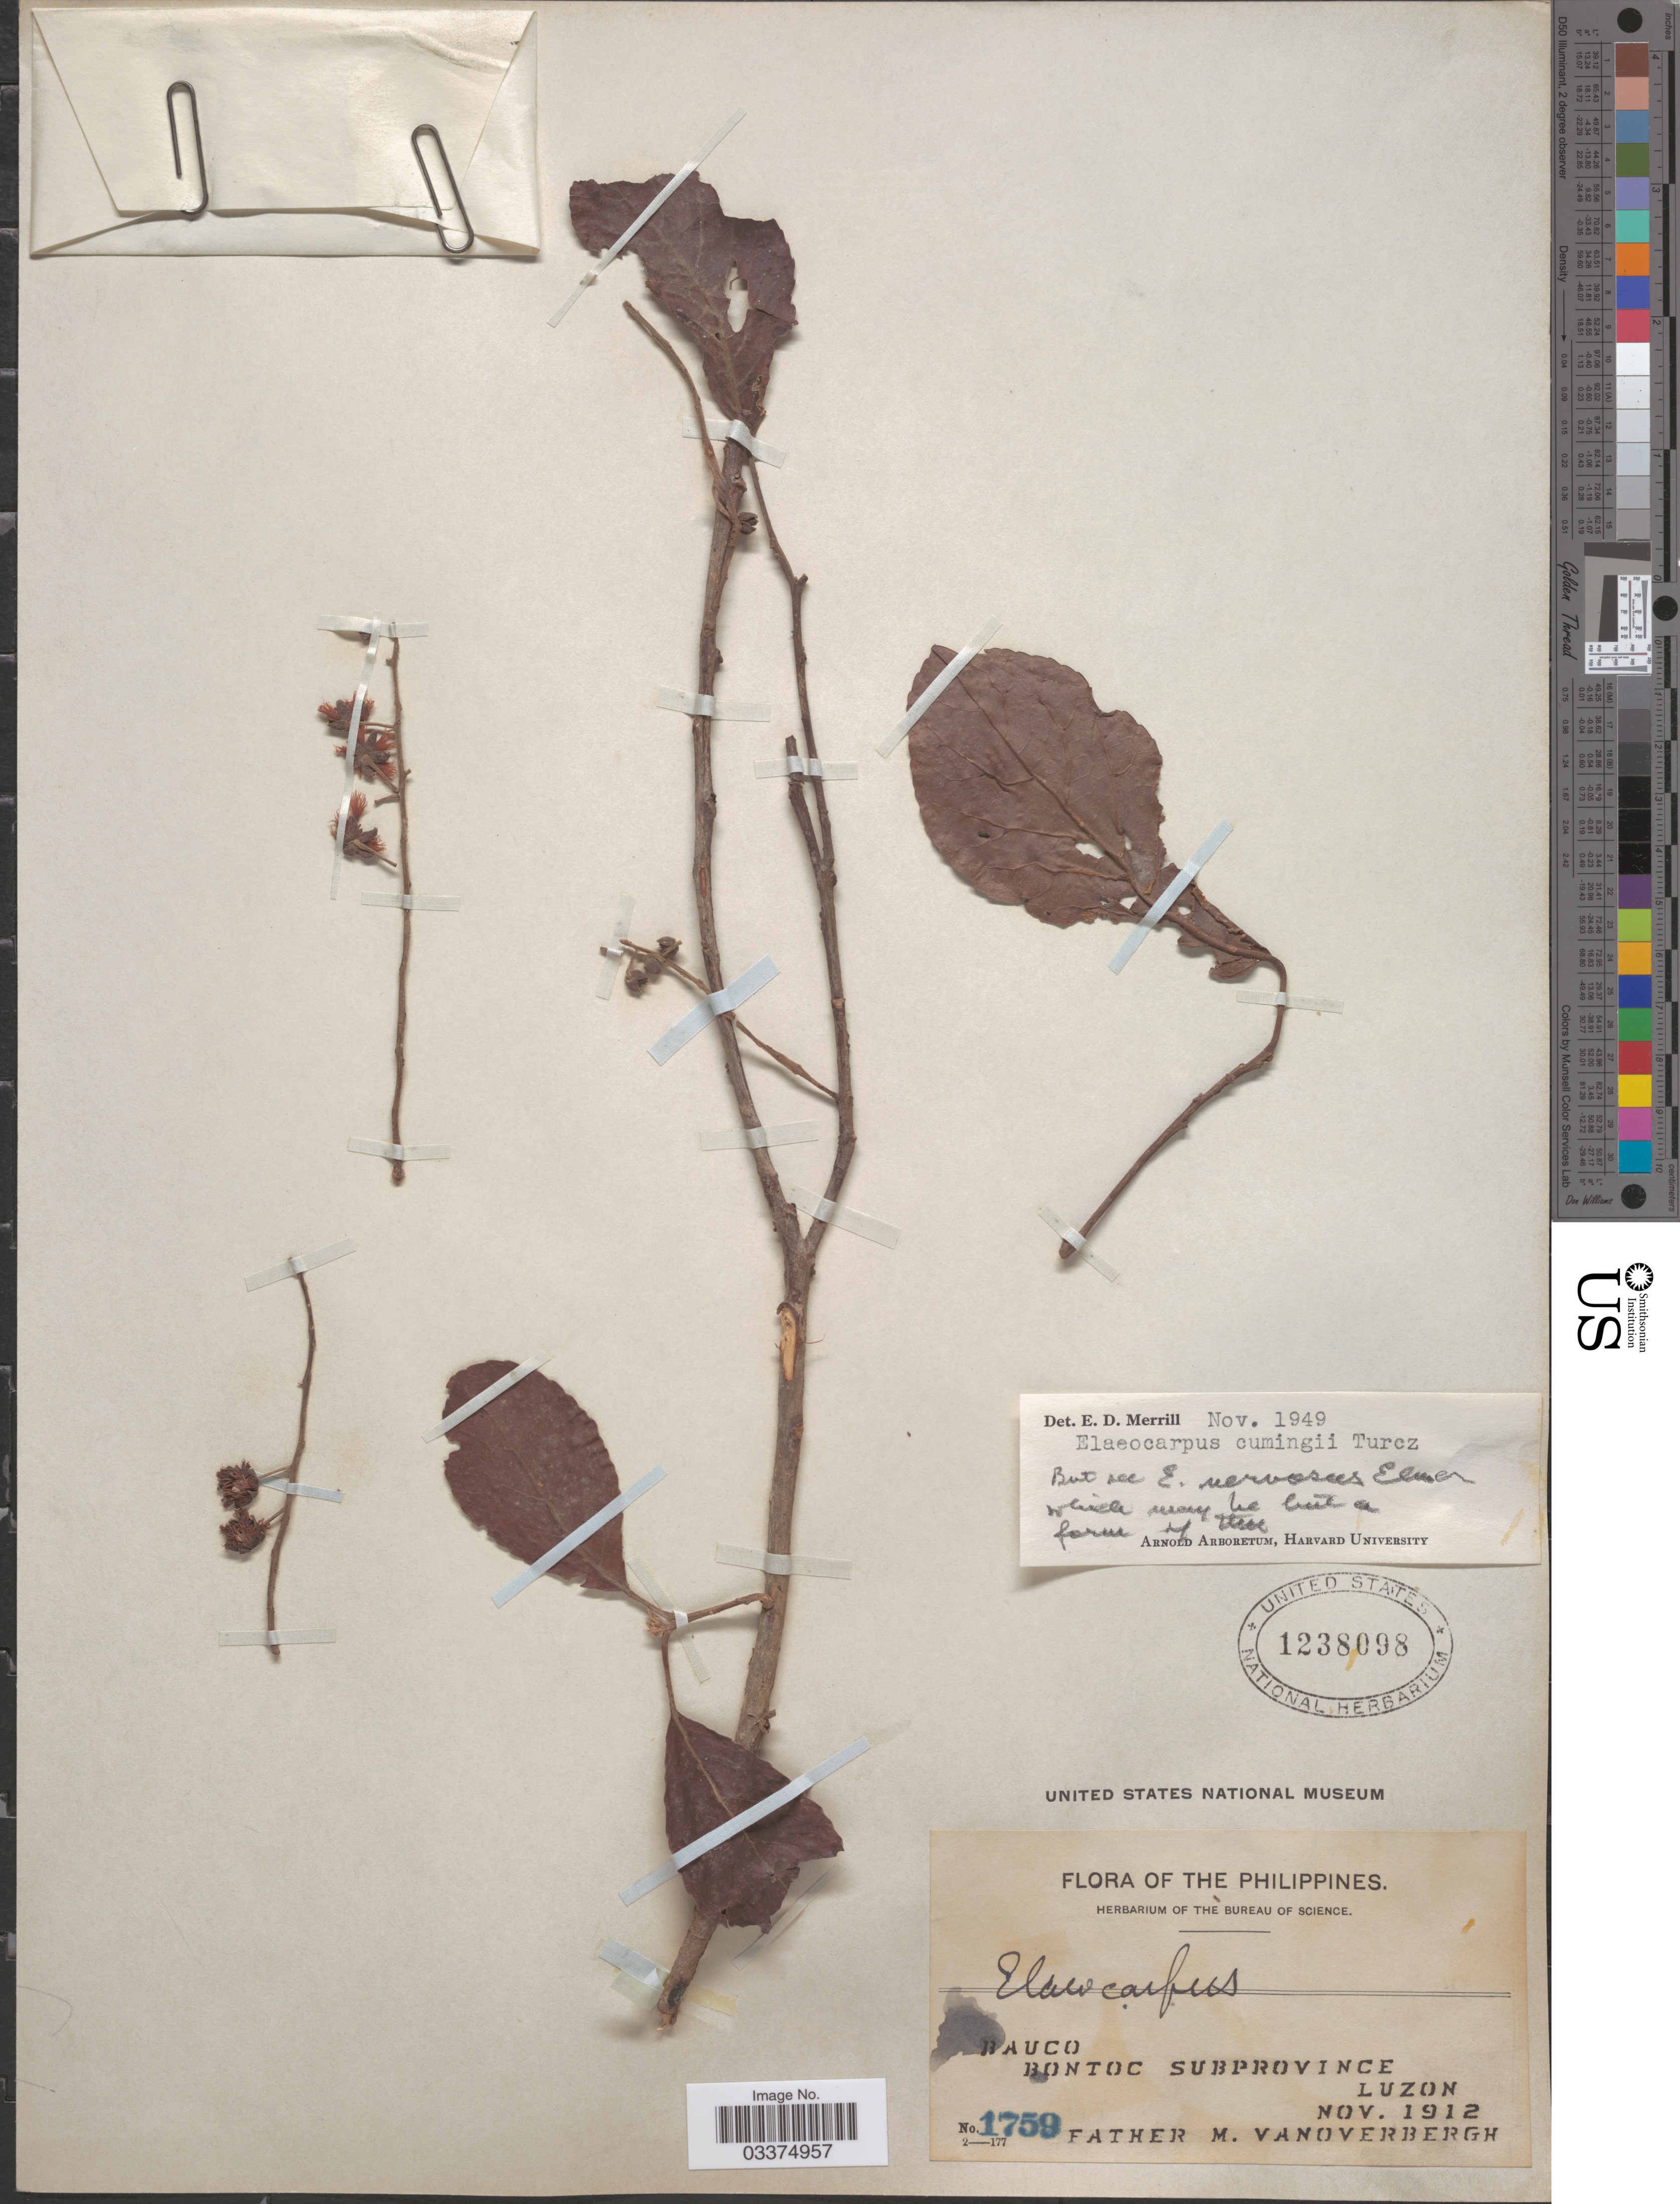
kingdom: Plantae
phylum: Tracheophyta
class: Magnoliopsida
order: Oxalidales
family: Elaeocarpaceae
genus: Elaeocarpus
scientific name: Elaeocarpus cumingii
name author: Turcz.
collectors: F. Vanoverbergh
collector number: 1759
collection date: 1912-11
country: Philippines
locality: Bauco. Bontoc Subprovince, Luzon.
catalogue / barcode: US 1238098